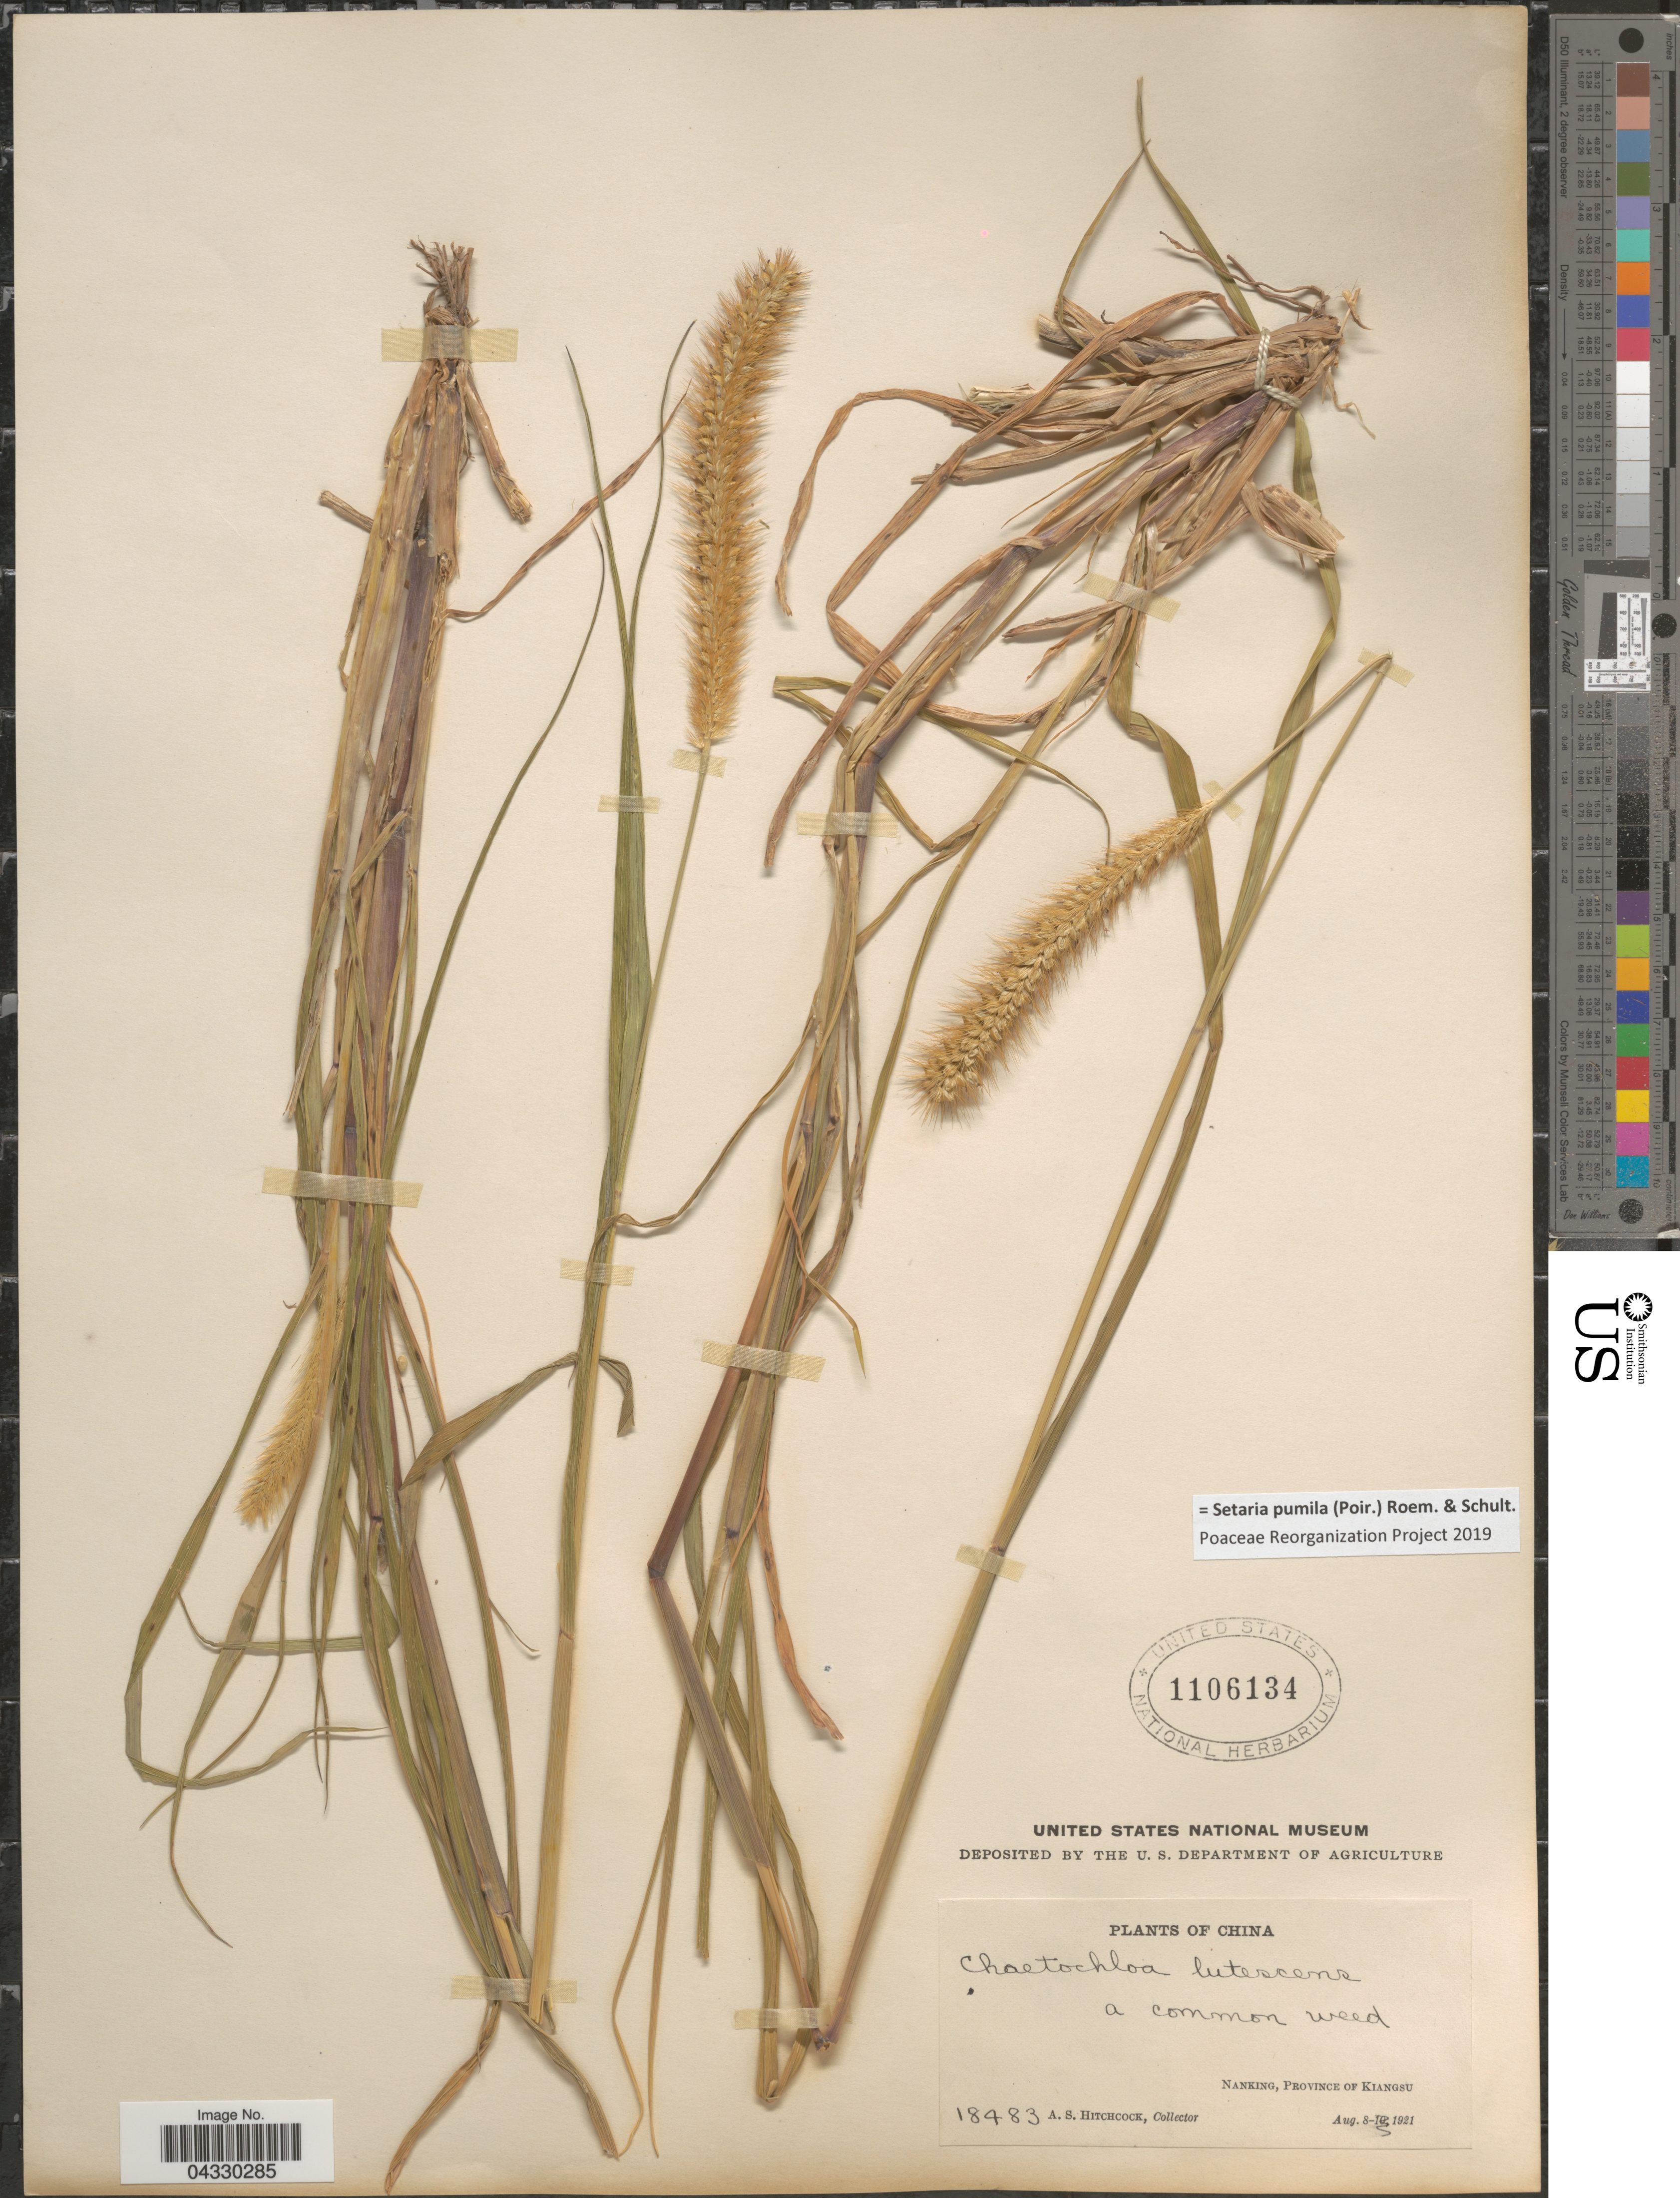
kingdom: Plantae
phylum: Tracheophyta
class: Liliopsida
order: Poales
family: Poaceae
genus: Setaria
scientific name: Setaria pumila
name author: (Poir.) Roem. & Schult.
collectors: A. S. Hitchcock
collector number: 18483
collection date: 1921-08-08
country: China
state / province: Jiangsu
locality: Nanking, Province of Kiangsu.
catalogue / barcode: US 1106134